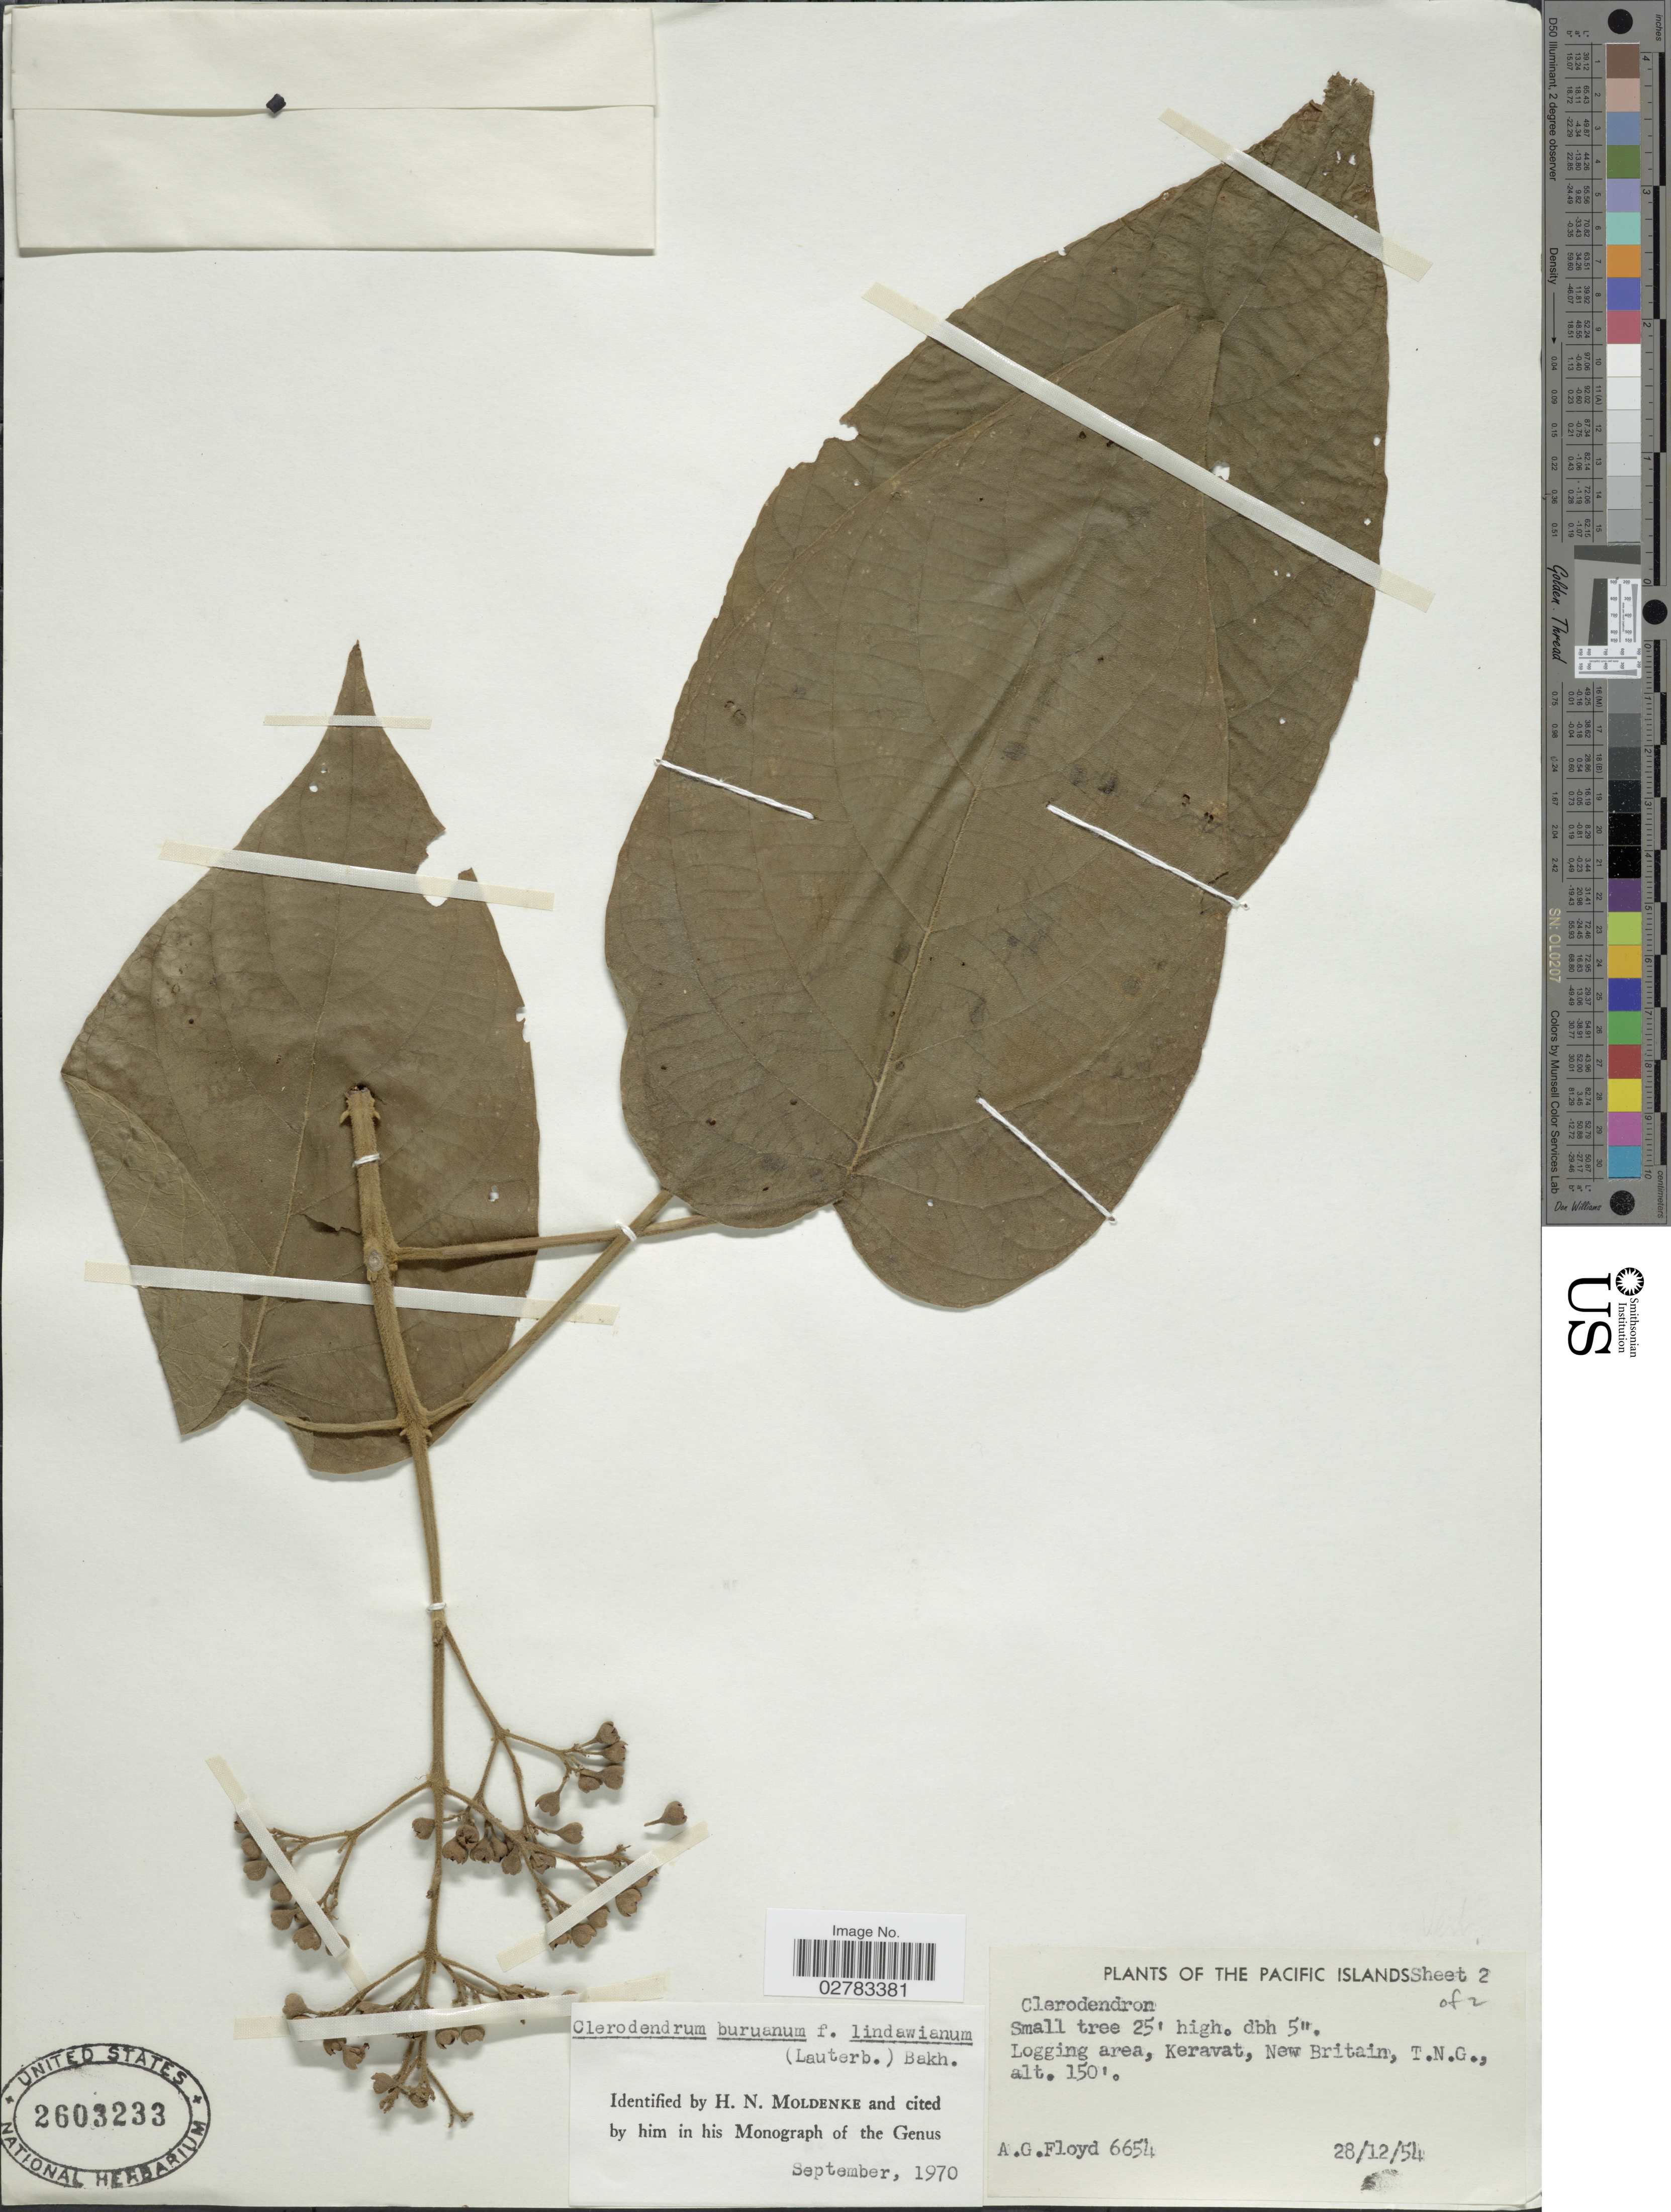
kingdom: Plantae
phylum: Tracheophyta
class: Magnoliopsida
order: Lamiales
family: Lamiaceae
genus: Clerodendrum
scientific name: Clerodendrum buruanum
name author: Miq.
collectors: A. G. Floyd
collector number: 6654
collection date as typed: Transcribed d/m/y: 28/12/54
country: Papua New Guinea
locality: The Pacific Islands, Logging area, Keravat, New Britain, T.N.G.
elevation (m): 46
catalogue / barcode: US 2603233